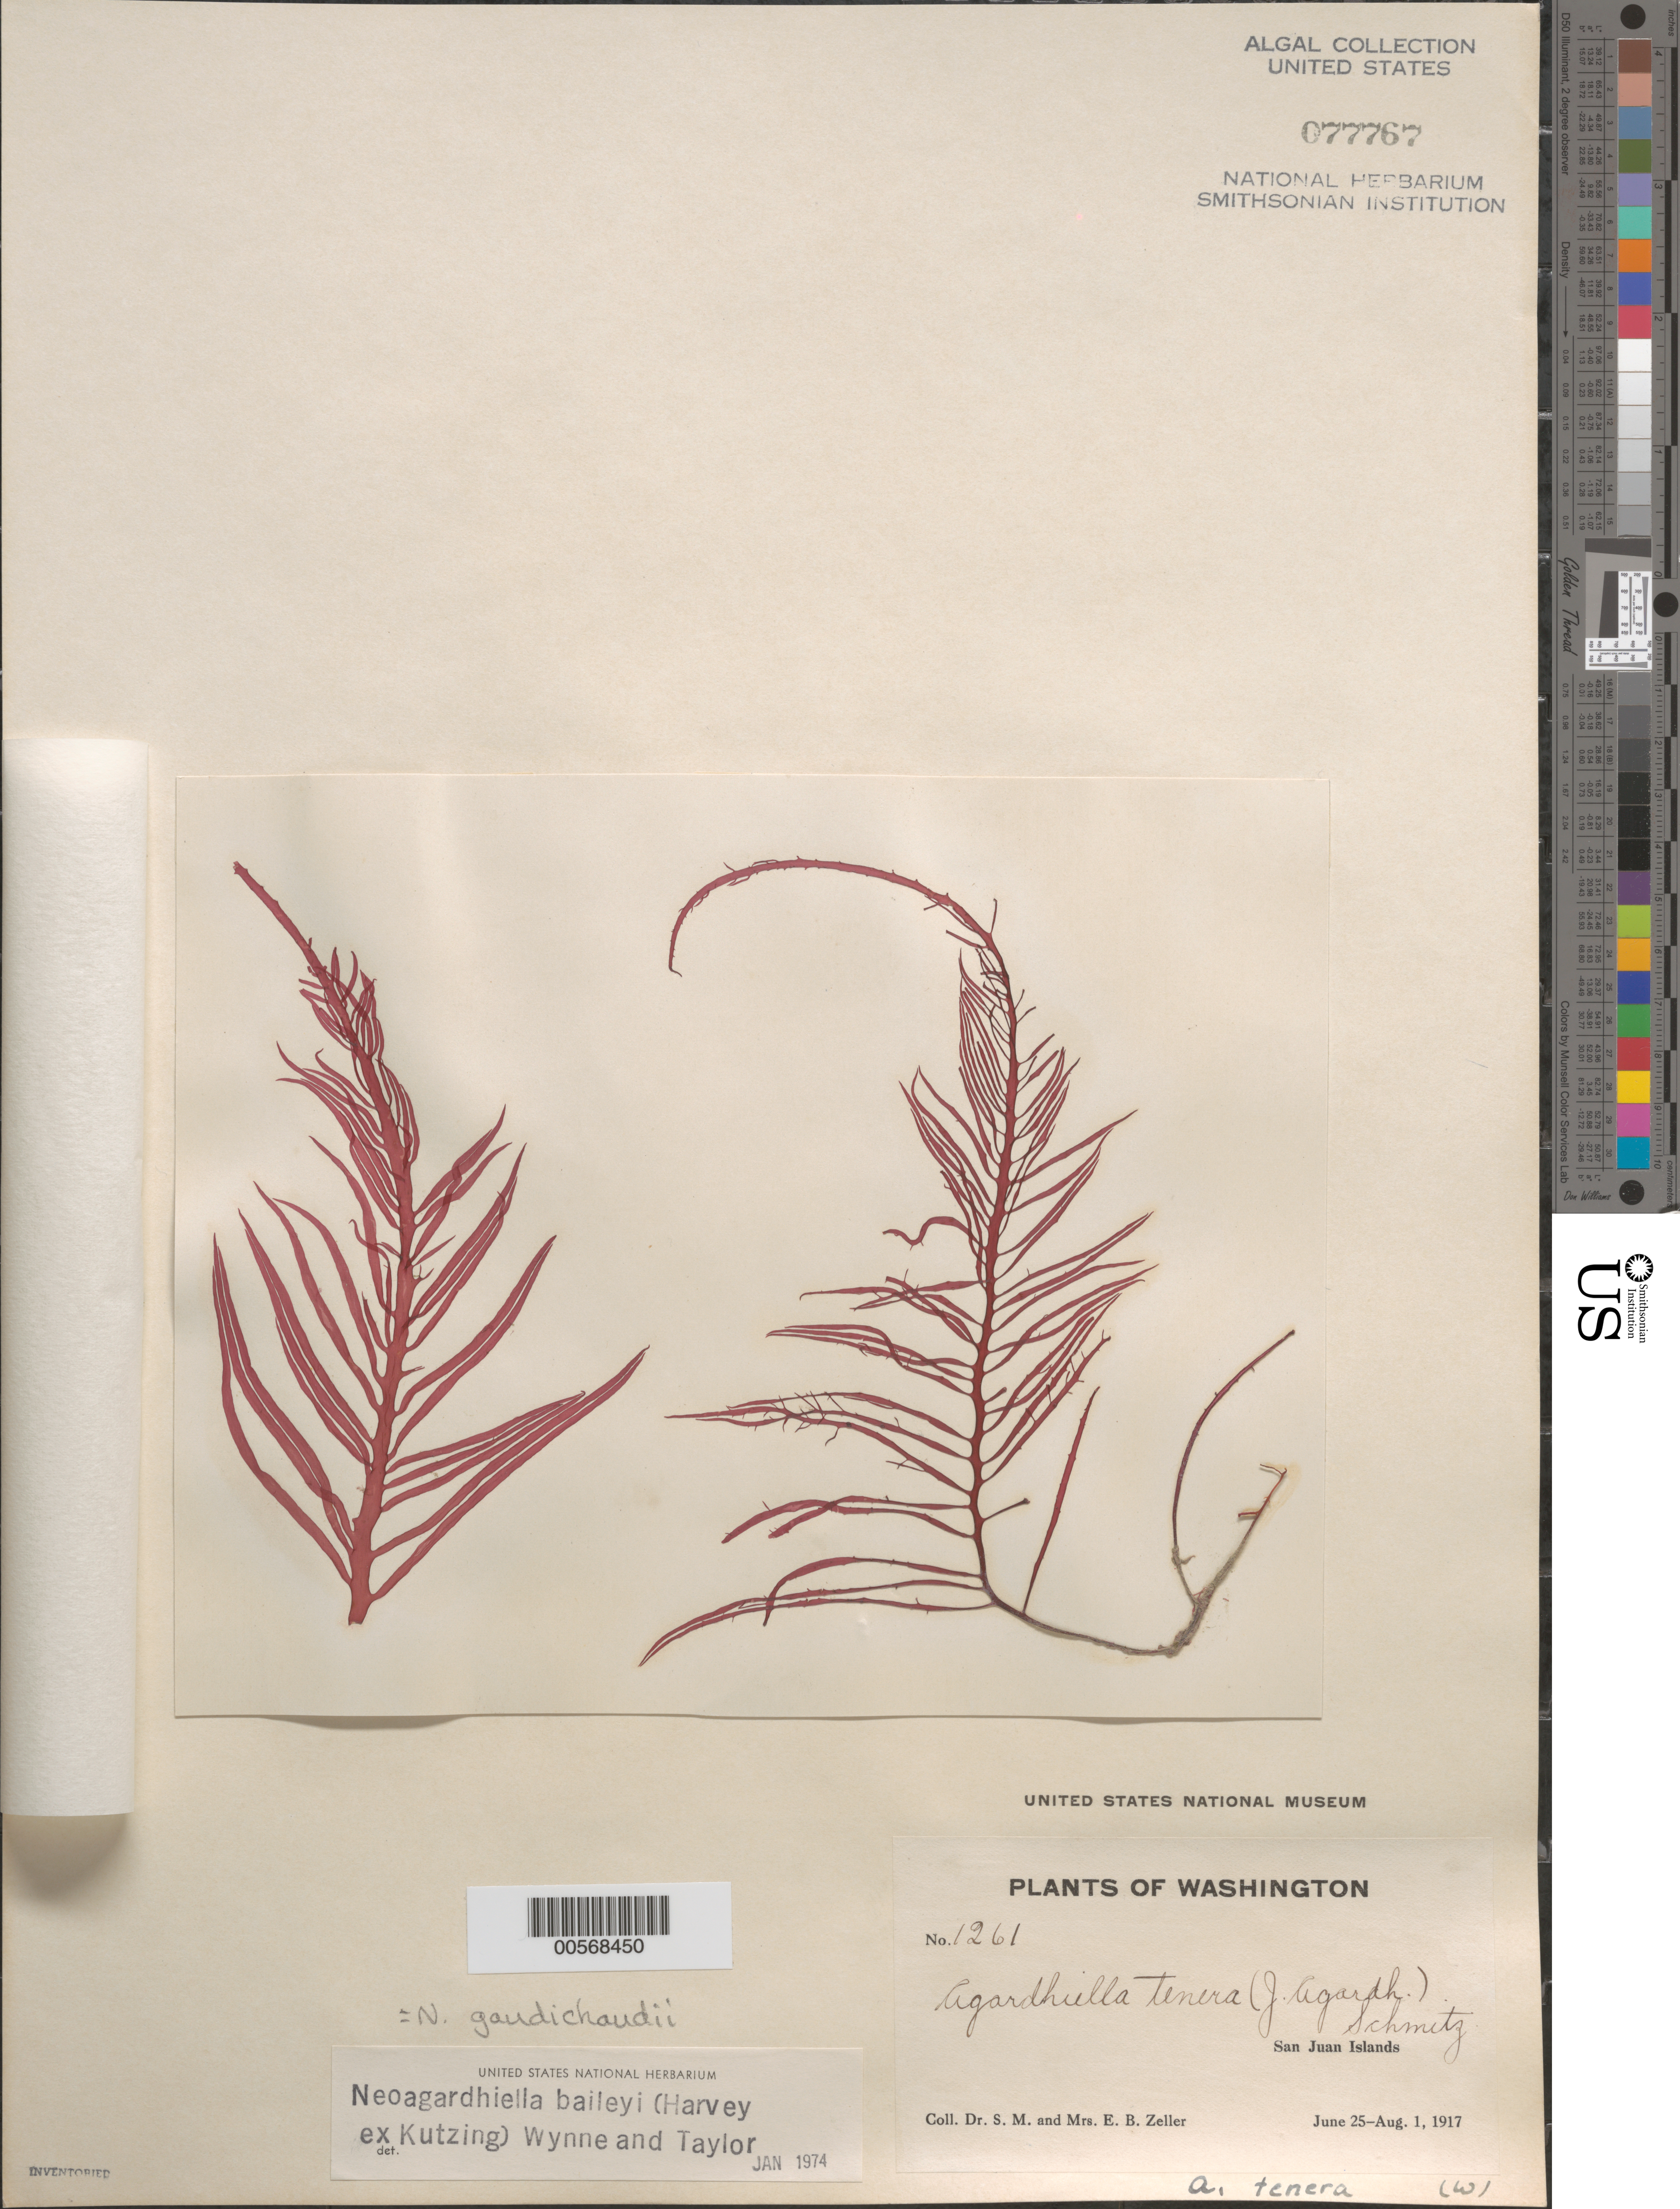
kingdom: Plantae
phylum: Rhodophyta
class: Florideophyceae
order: Gigartinales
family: Solieriaceae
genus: Sarcodiotheca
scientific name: Sarcodiotheca gaudichaudii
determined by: Algae name updating Project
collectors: S. Zeller & E. Zeller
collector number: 1261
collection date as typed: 25 Jun 1917 to 01 Aug 1917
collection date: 1917-06-25/1917-08-01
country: United States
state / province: Washington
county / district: San Juan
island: San Juan Islands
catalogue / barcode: US 77767